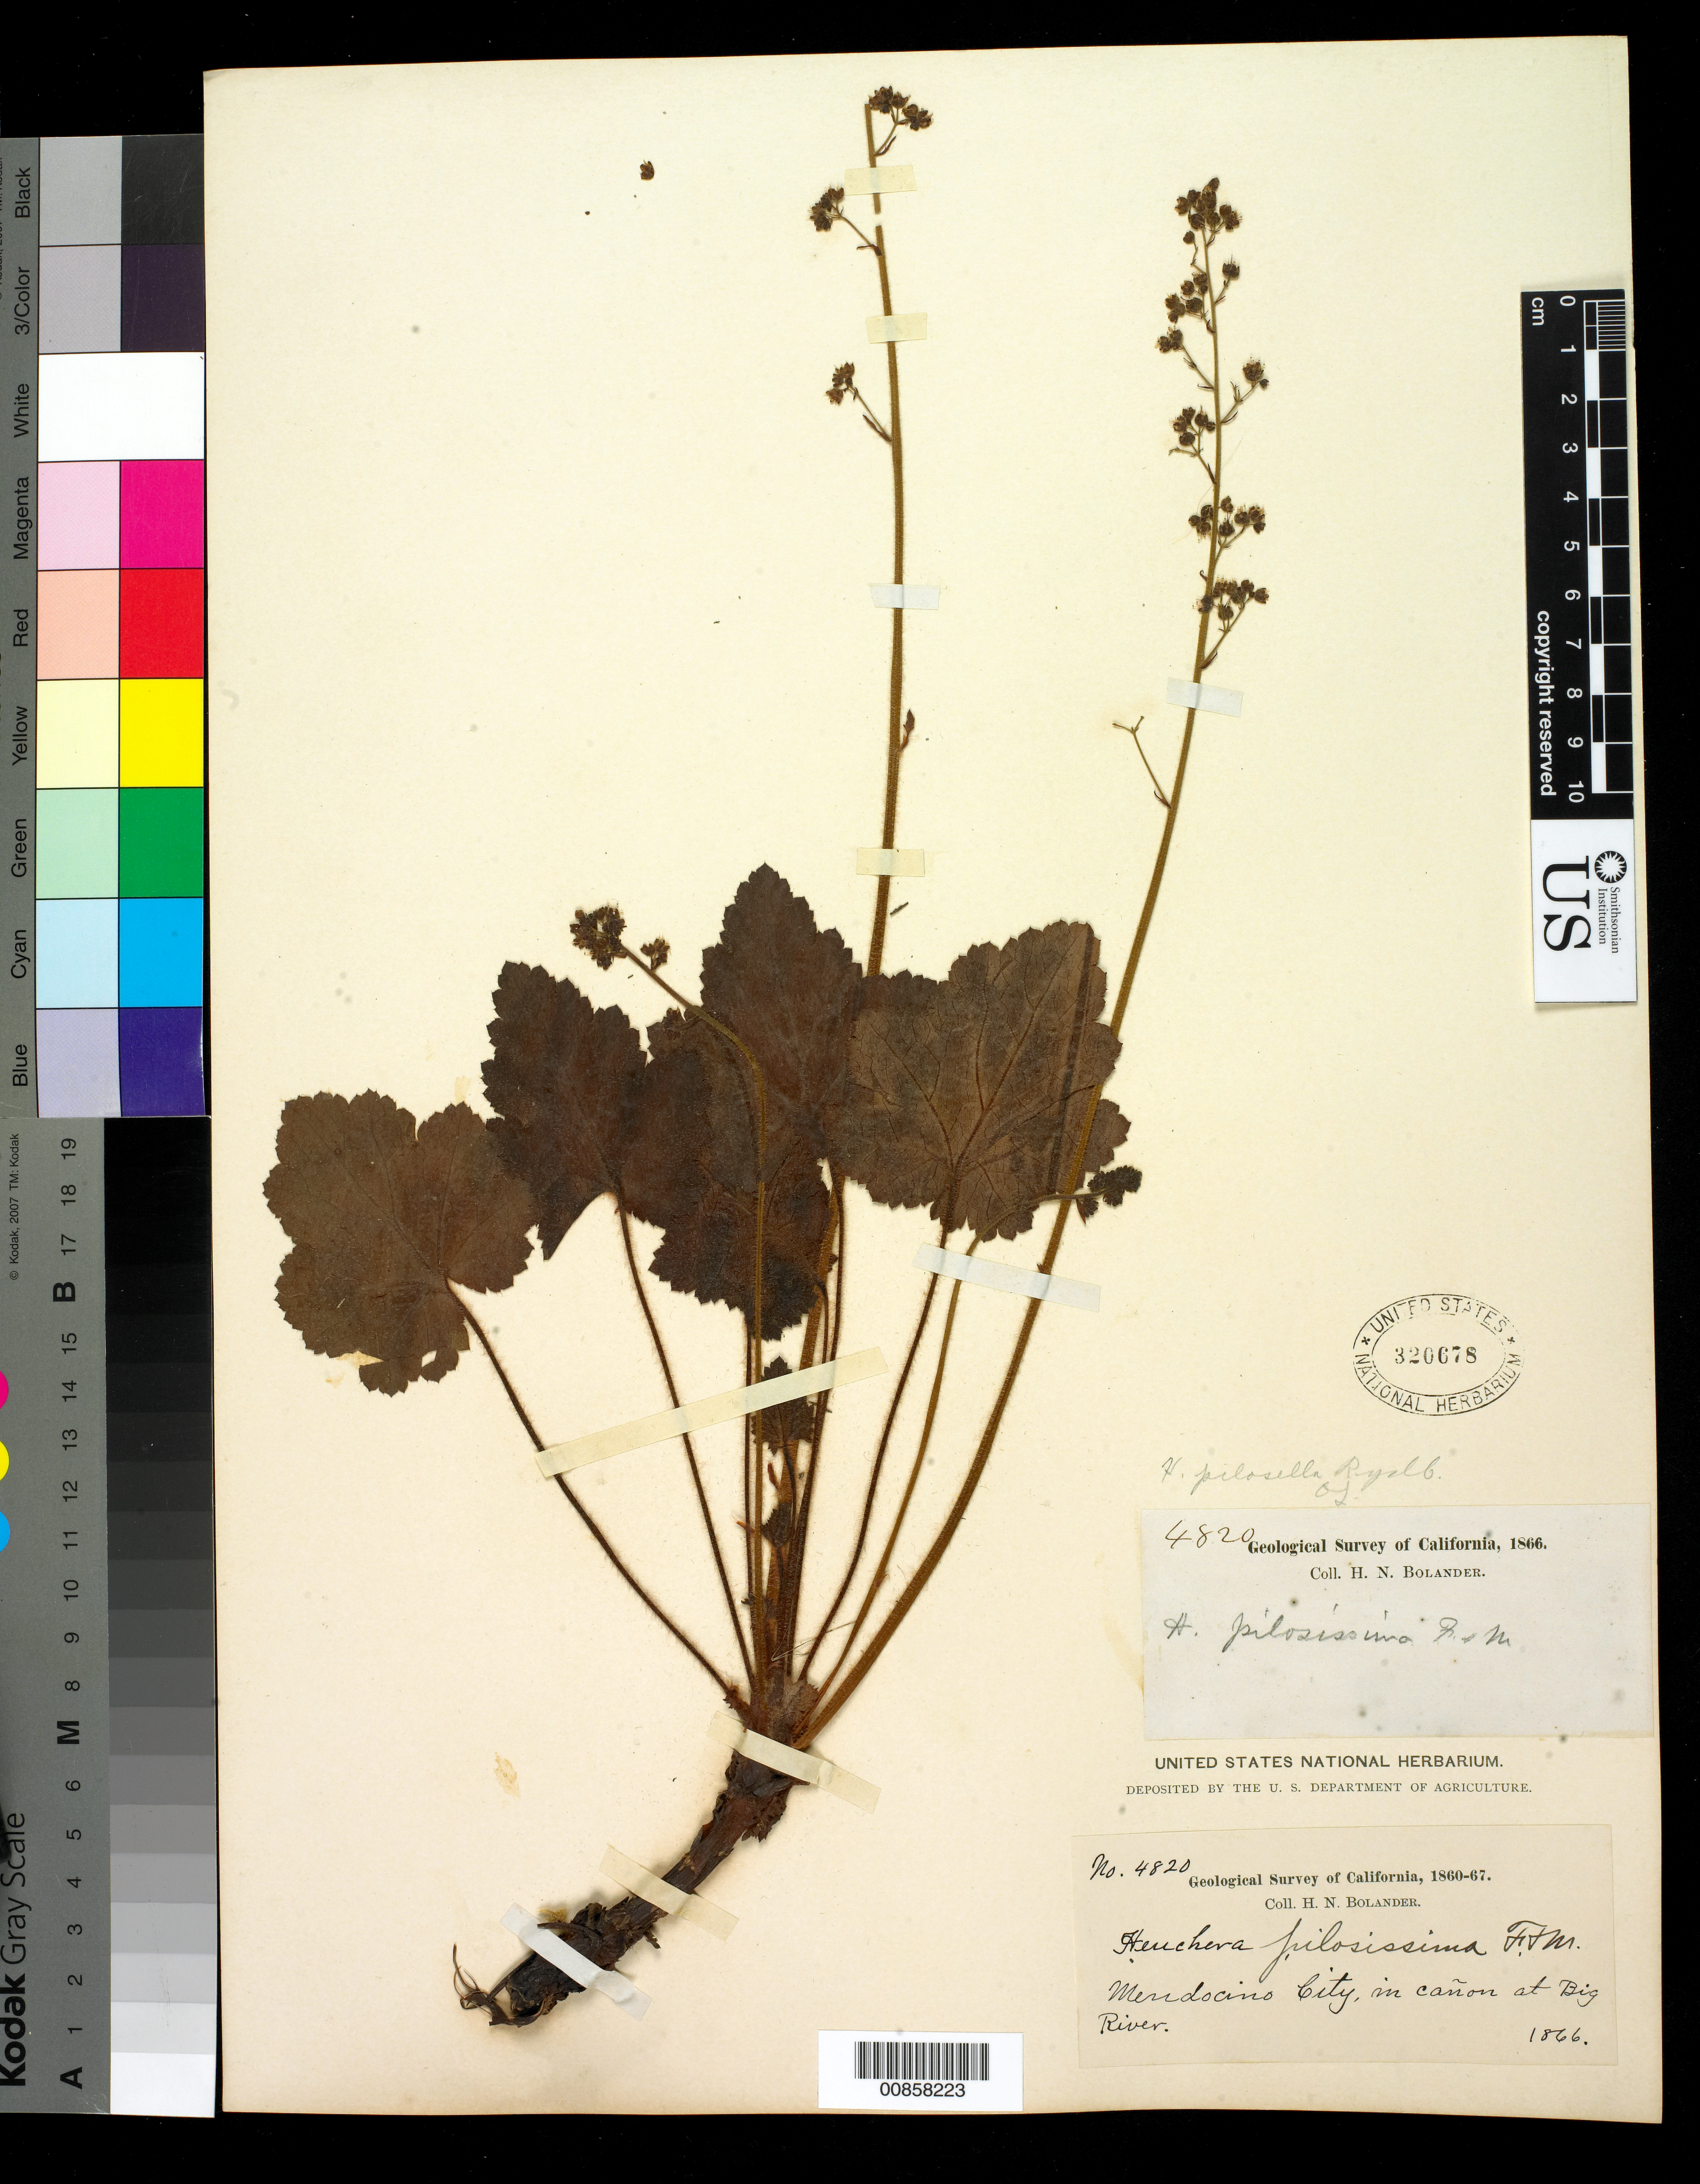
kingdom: Plantae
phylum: Tracheophyta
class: Magnoliopsida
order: Saxifragales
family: Saxifragaceae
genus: Heuchera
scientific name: Heuchera pilosissima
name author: Fisch. & C.A. Mey.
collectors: H. Bolander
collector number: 4820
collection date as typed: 1866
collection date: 1866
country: United States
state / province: California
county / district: Mendocino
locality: Mendocino City, in canyon at Big River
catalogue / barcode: US 320678